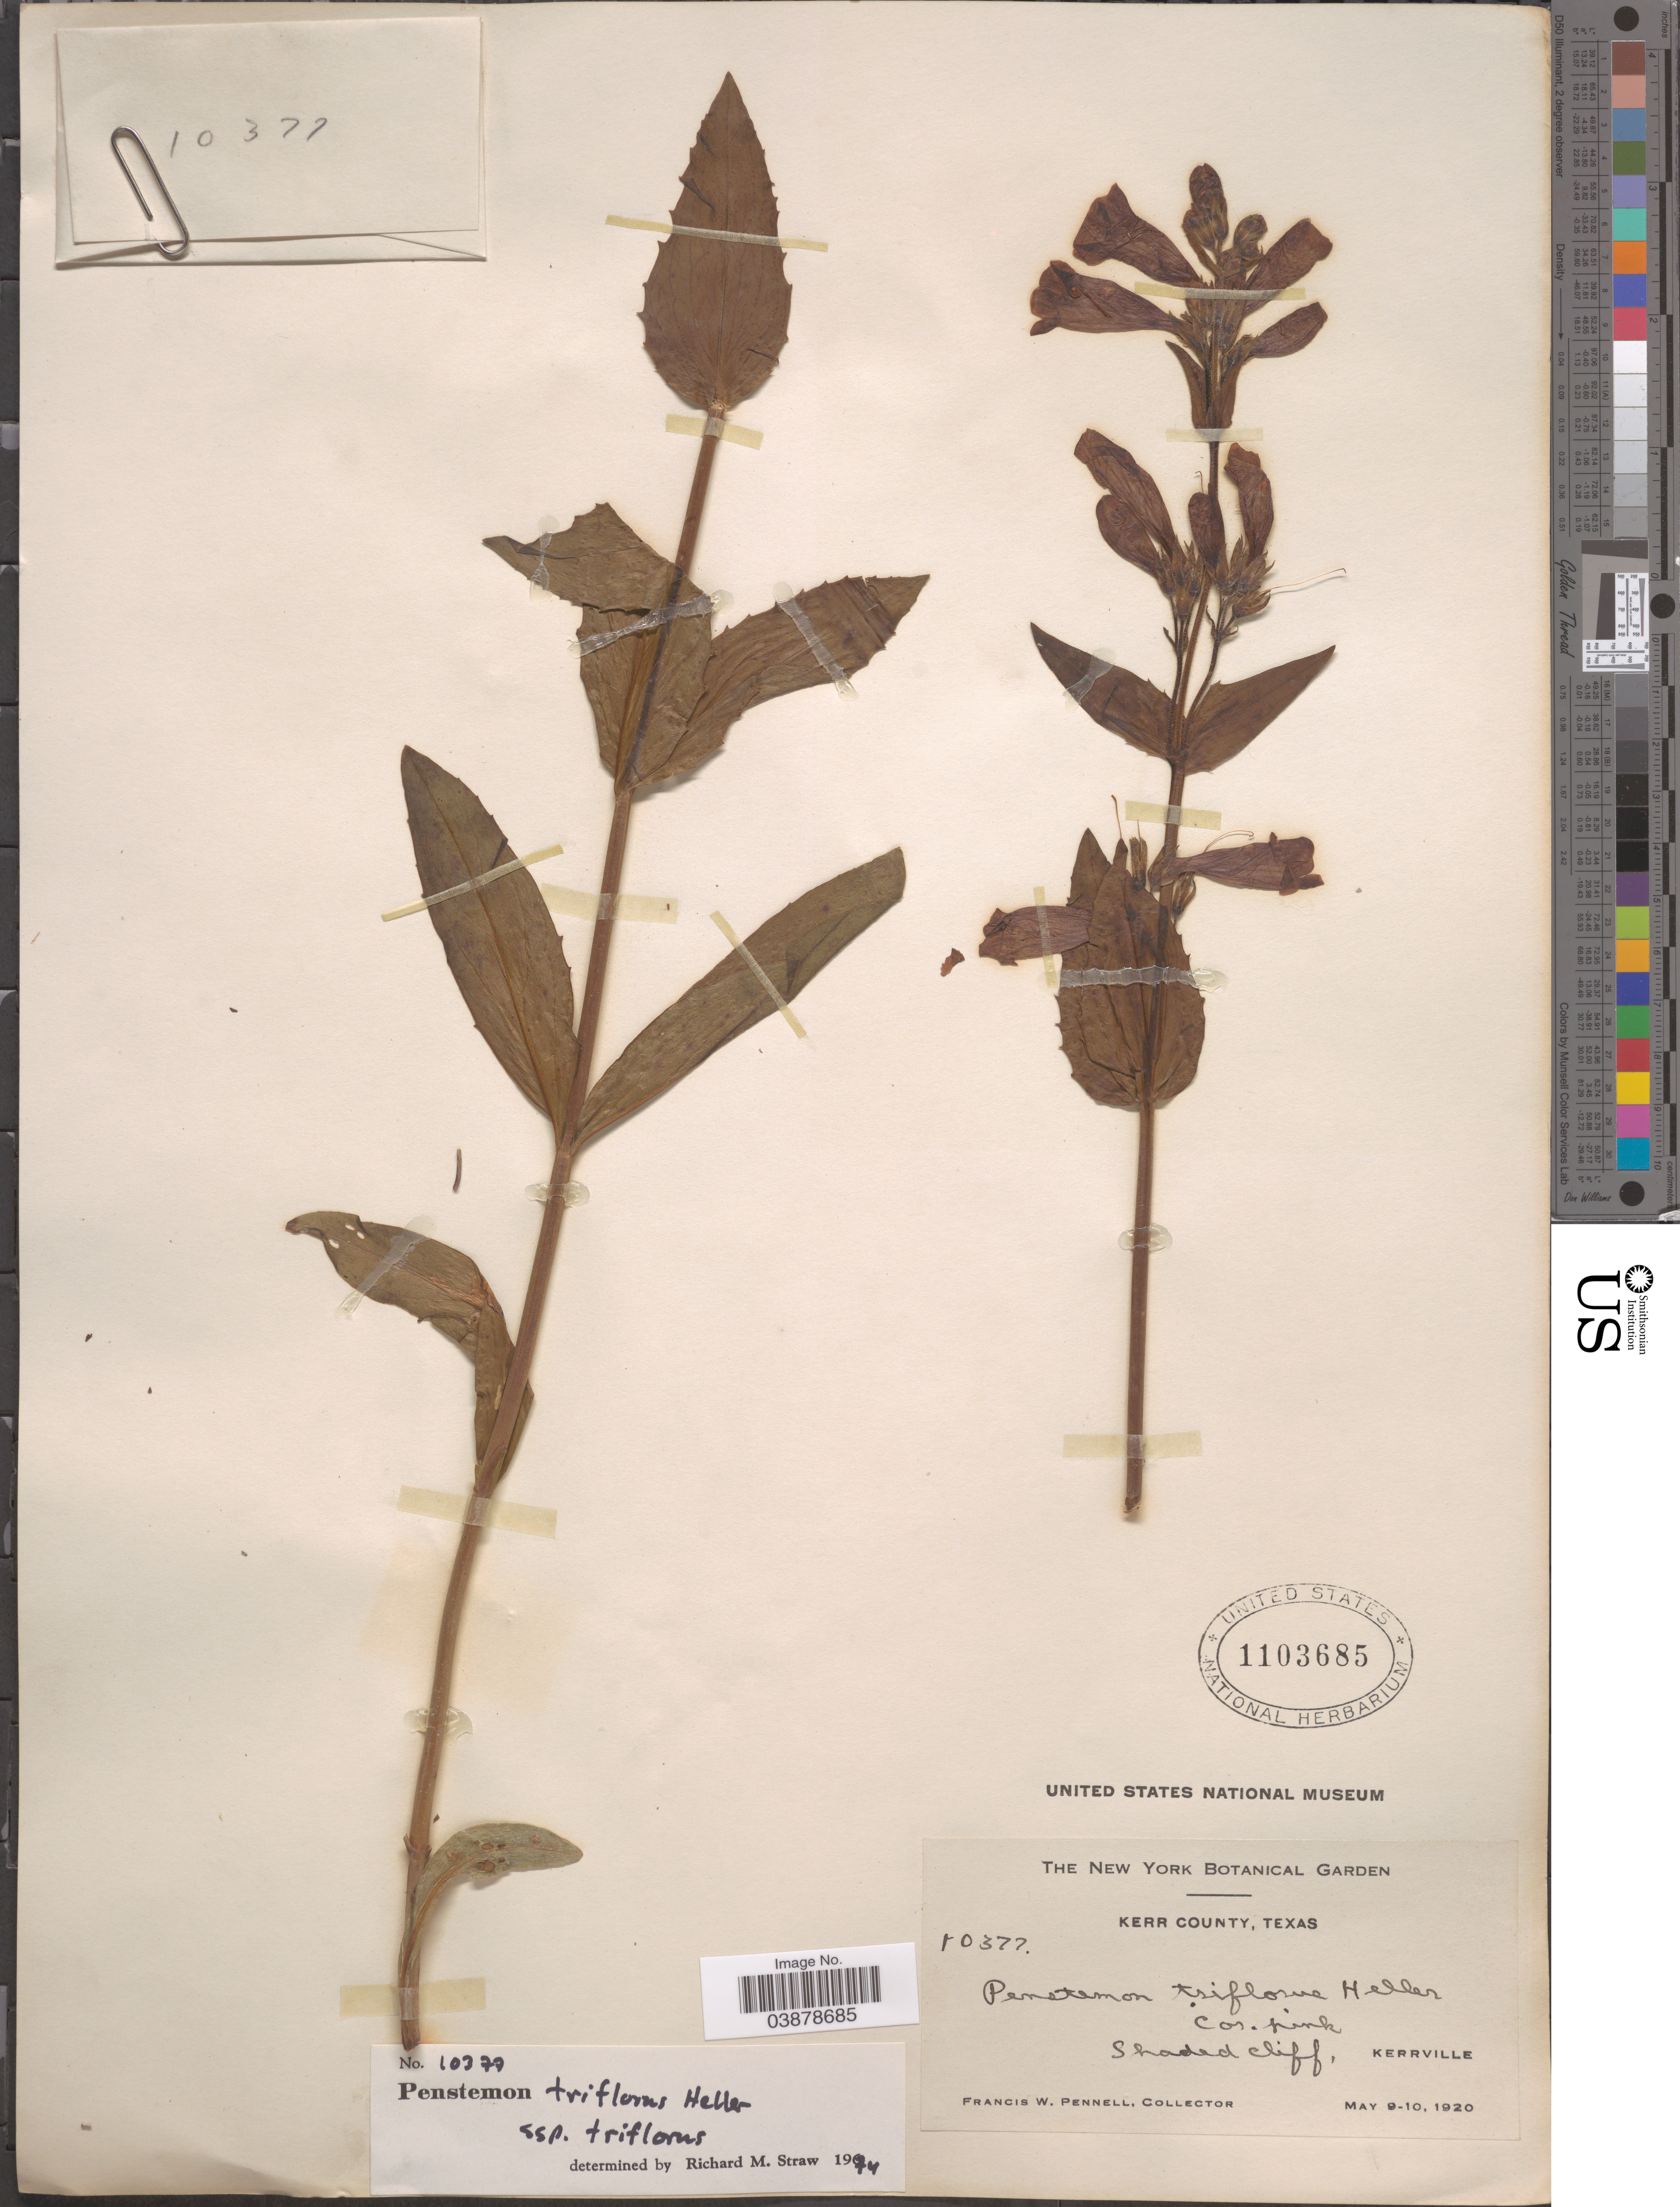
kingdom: Plantae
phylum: Tracheophyta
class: Magnoliopsida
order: Lamiales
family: Plantaginaceae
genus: Penstemon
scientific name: Penstemon triflorus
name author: A. Heller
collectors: F. W. Pennell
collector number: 10377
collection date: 1920-05-09/1920-05-10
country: United States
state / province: Texas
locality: Kerr County. Kerrville.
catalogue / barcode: US 1103685